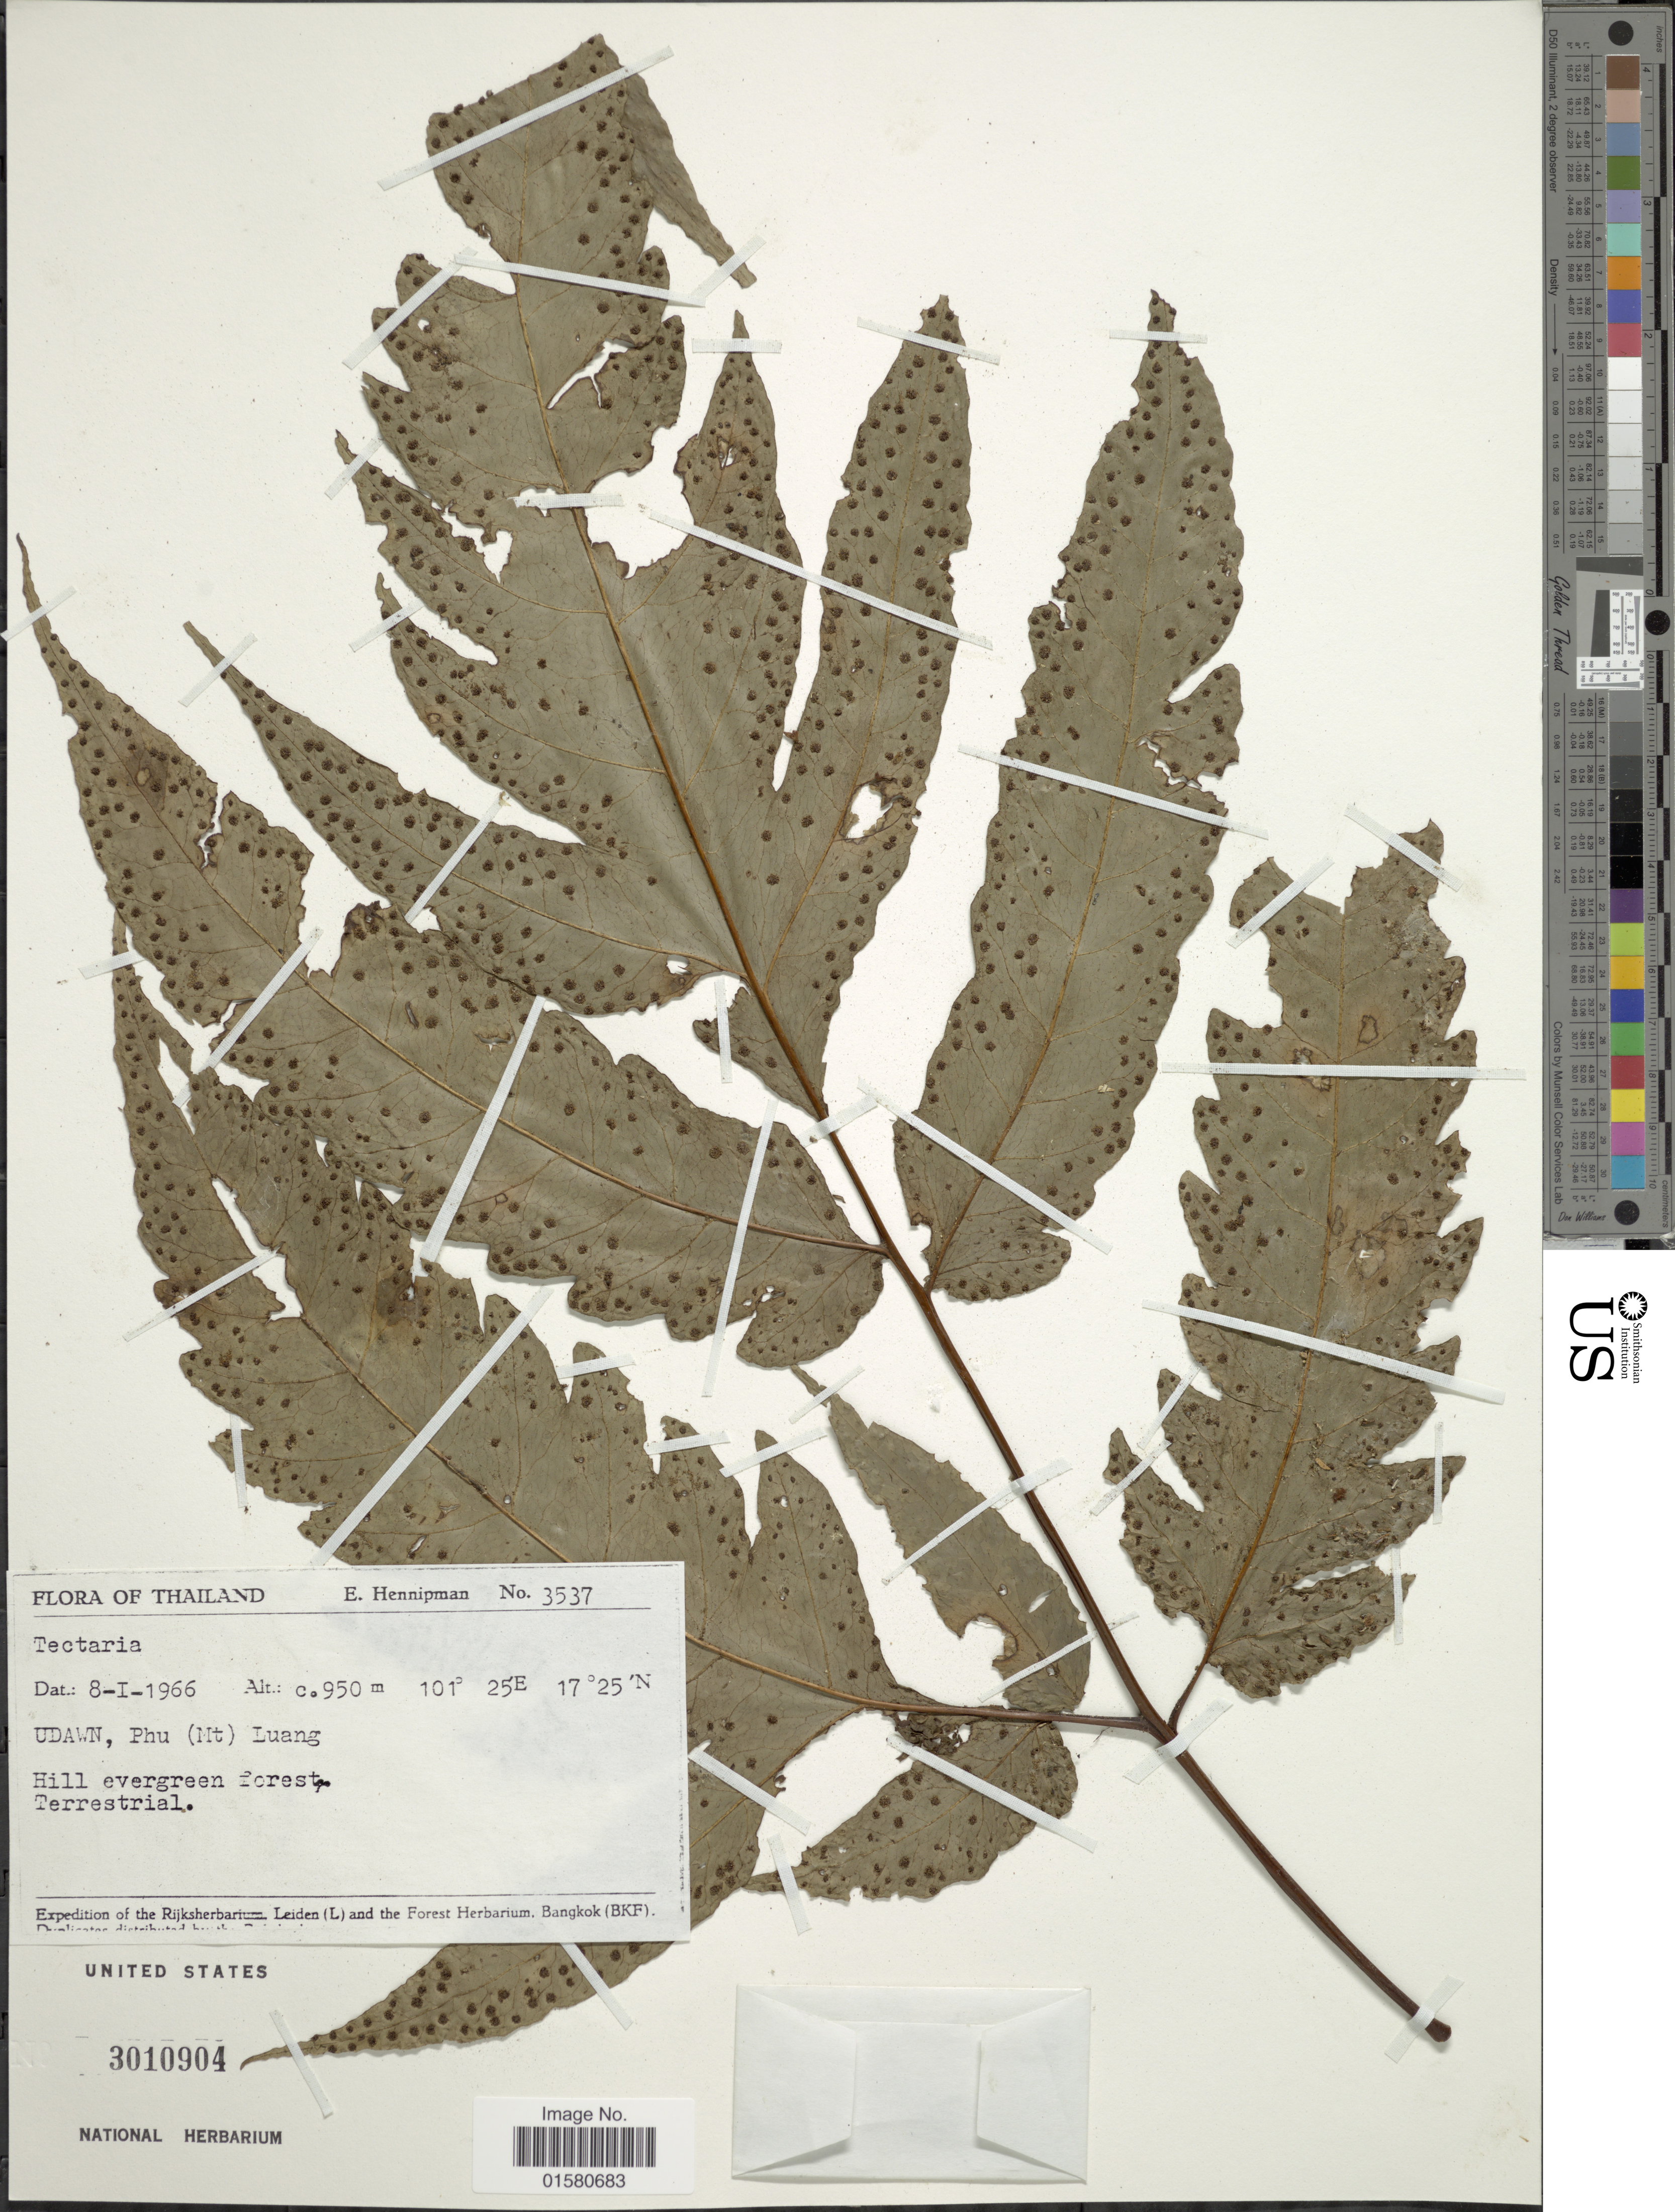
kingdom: Plantae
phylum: Tracheophyta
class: Polypodiopsida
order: Polypodiales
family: Tectariaceae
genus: Tectaria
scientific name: Tectaria sp.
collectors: E. Hennipman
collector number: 3537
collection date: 1966-01-08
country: Thailand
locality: Udawn, Phu (Mt) Luang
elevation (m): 950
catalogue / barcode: US 3010904